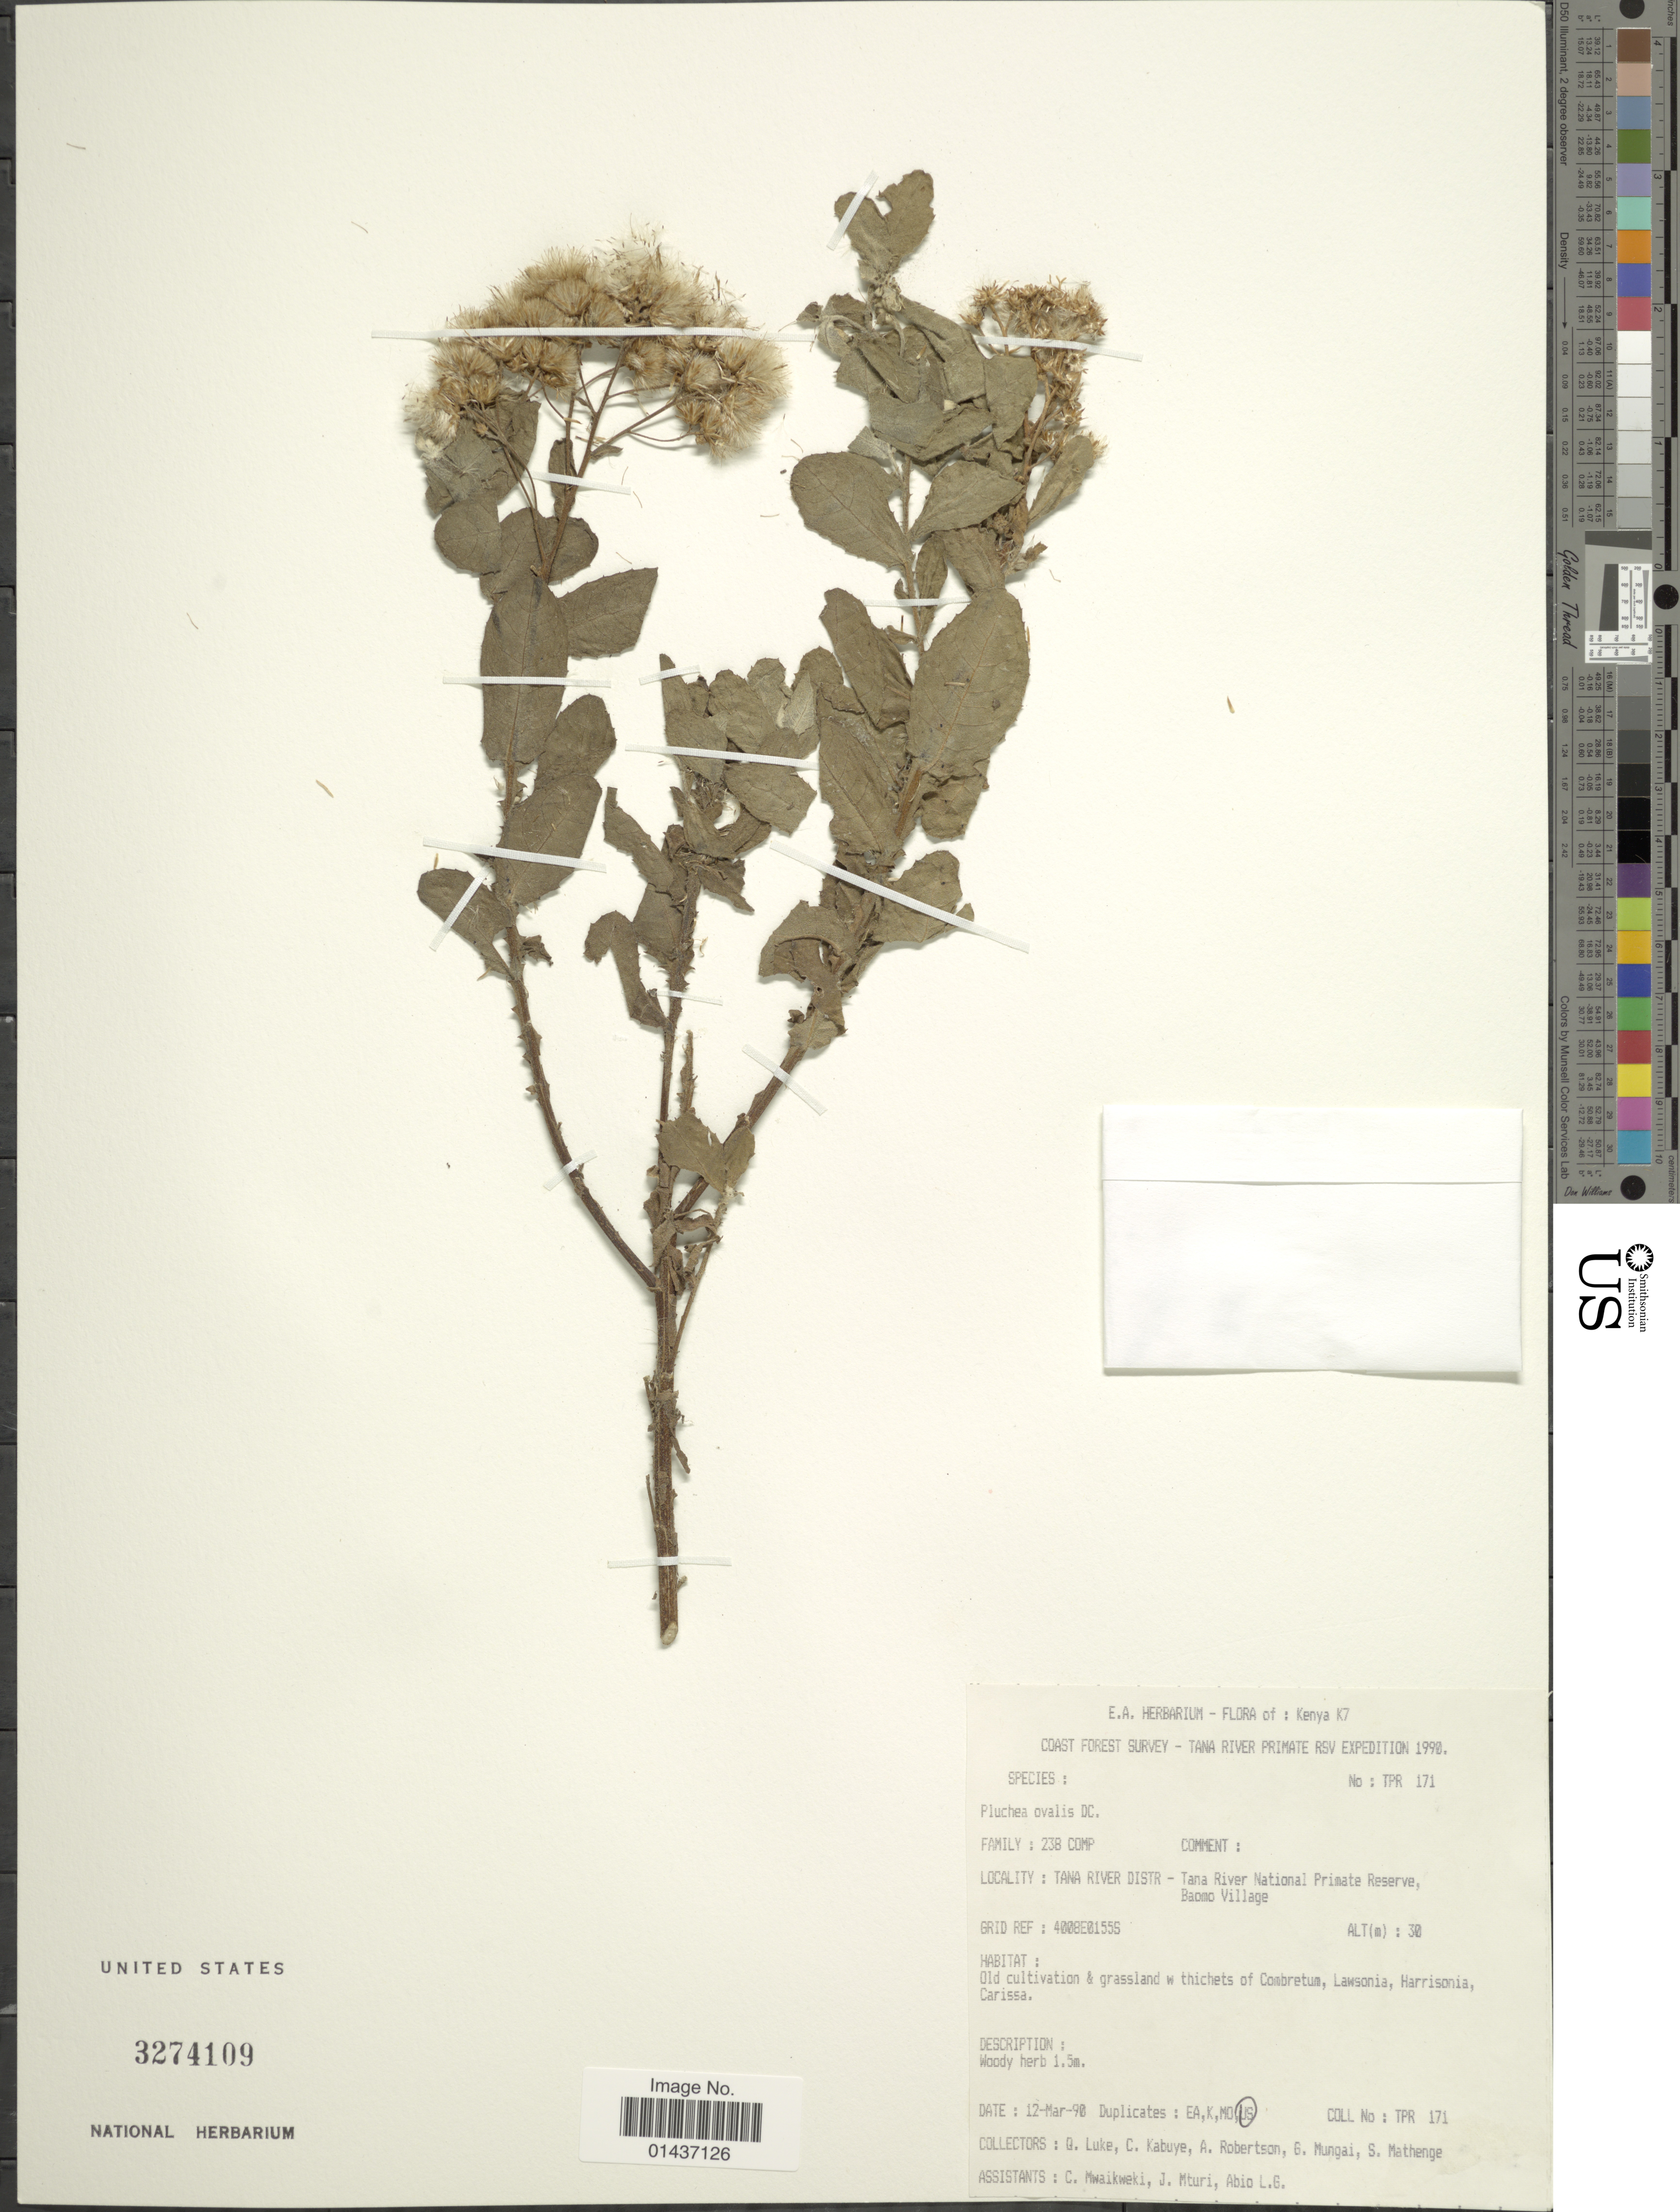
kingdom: Plantae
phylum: Tracheophyta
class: Magnoliopsida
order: Asterales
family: Asteraceae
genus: Pluchea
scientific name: Pluchea ovalis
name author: (Pers.) DC.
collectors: G. Luke, C. Kabuye, A. Robertson, G. Mungai & S. Mathenge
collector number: TPR 171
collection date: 1990-03-12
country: Kenya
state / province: Tana River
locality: K7, Tana River Distr - Tana River National Primate Reserve, Baomo Village. Coast Forest - Tana River Private RSV. Grid Ref. 4008E0155S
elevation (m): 30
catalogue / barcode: US 3274109